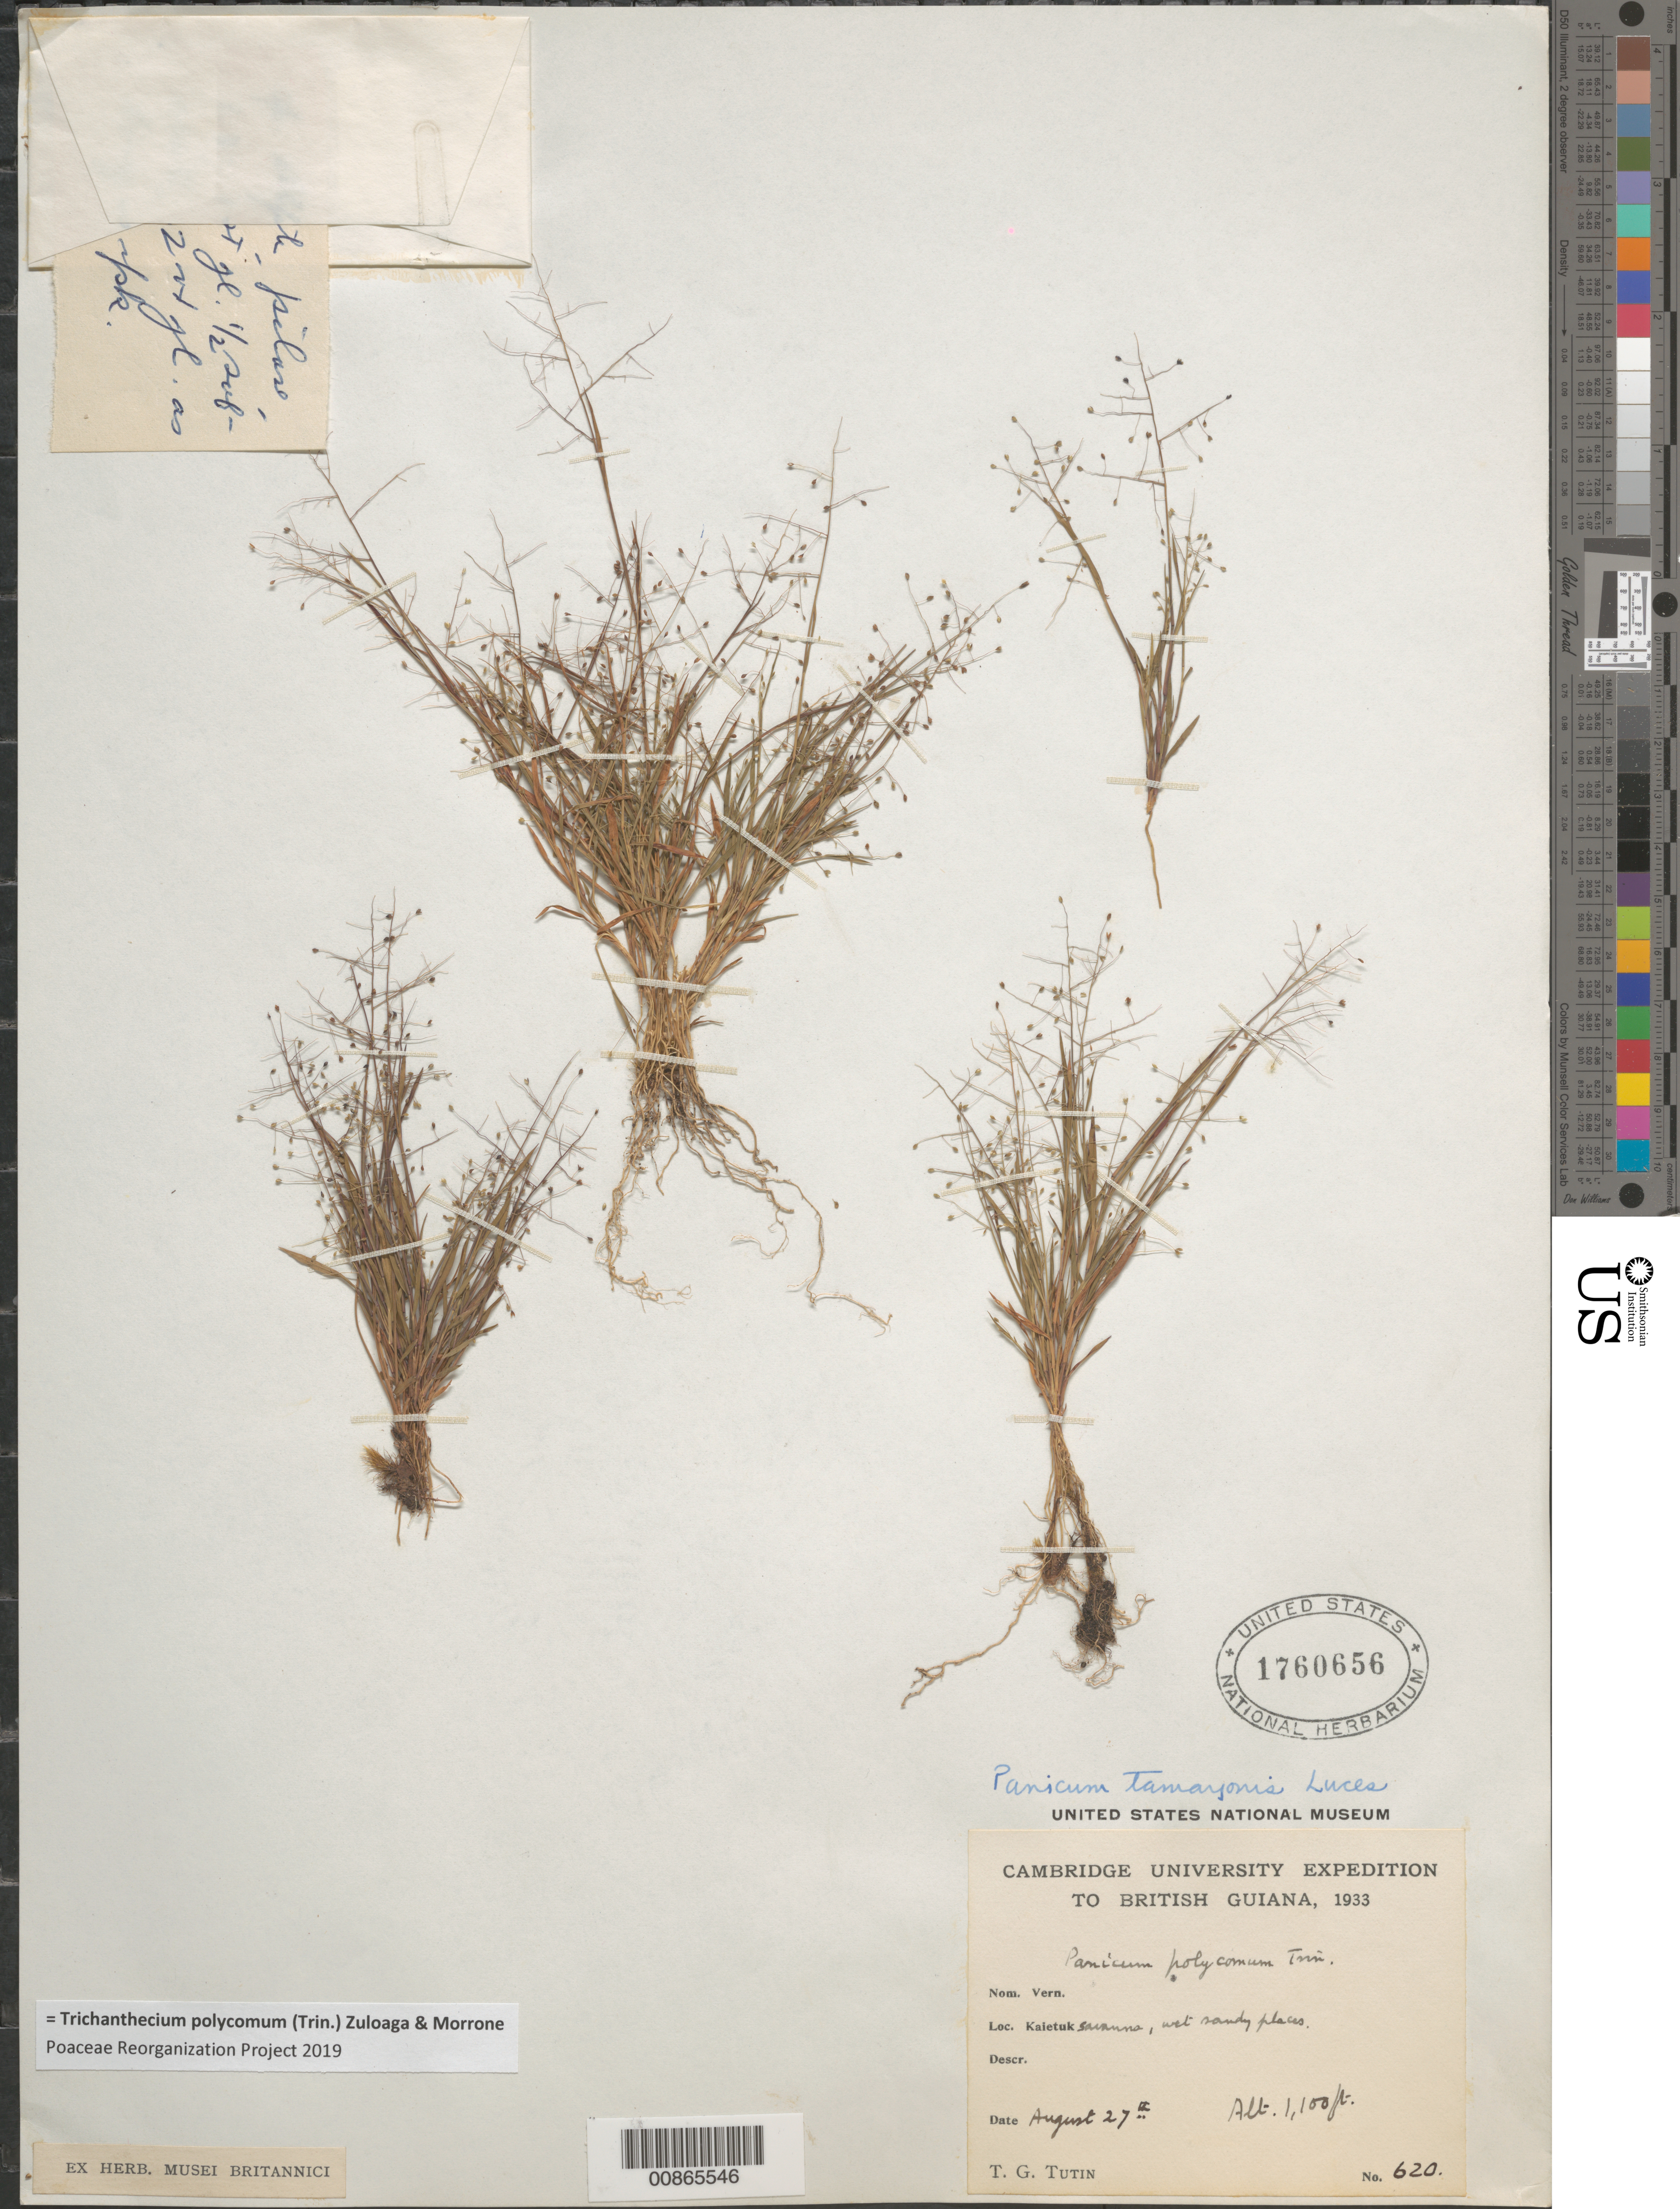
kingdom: Plantae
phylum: Tracheophyta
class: Liliopsida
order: Poales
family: Poaceae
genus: Trichanthecium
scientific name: Trichanthecium polycomum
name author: (Trin.) Zuloaga & Morrone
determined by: Poaceae Reorganization Project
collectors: T. G. Tutin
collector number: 620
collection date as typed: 27-Aug-33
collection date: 1933-08-27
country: Guyana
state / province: Potaro-Siparuni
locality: Kaieteur Savanna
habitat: Wet sandy places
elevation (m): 335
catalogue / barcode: US 1760656